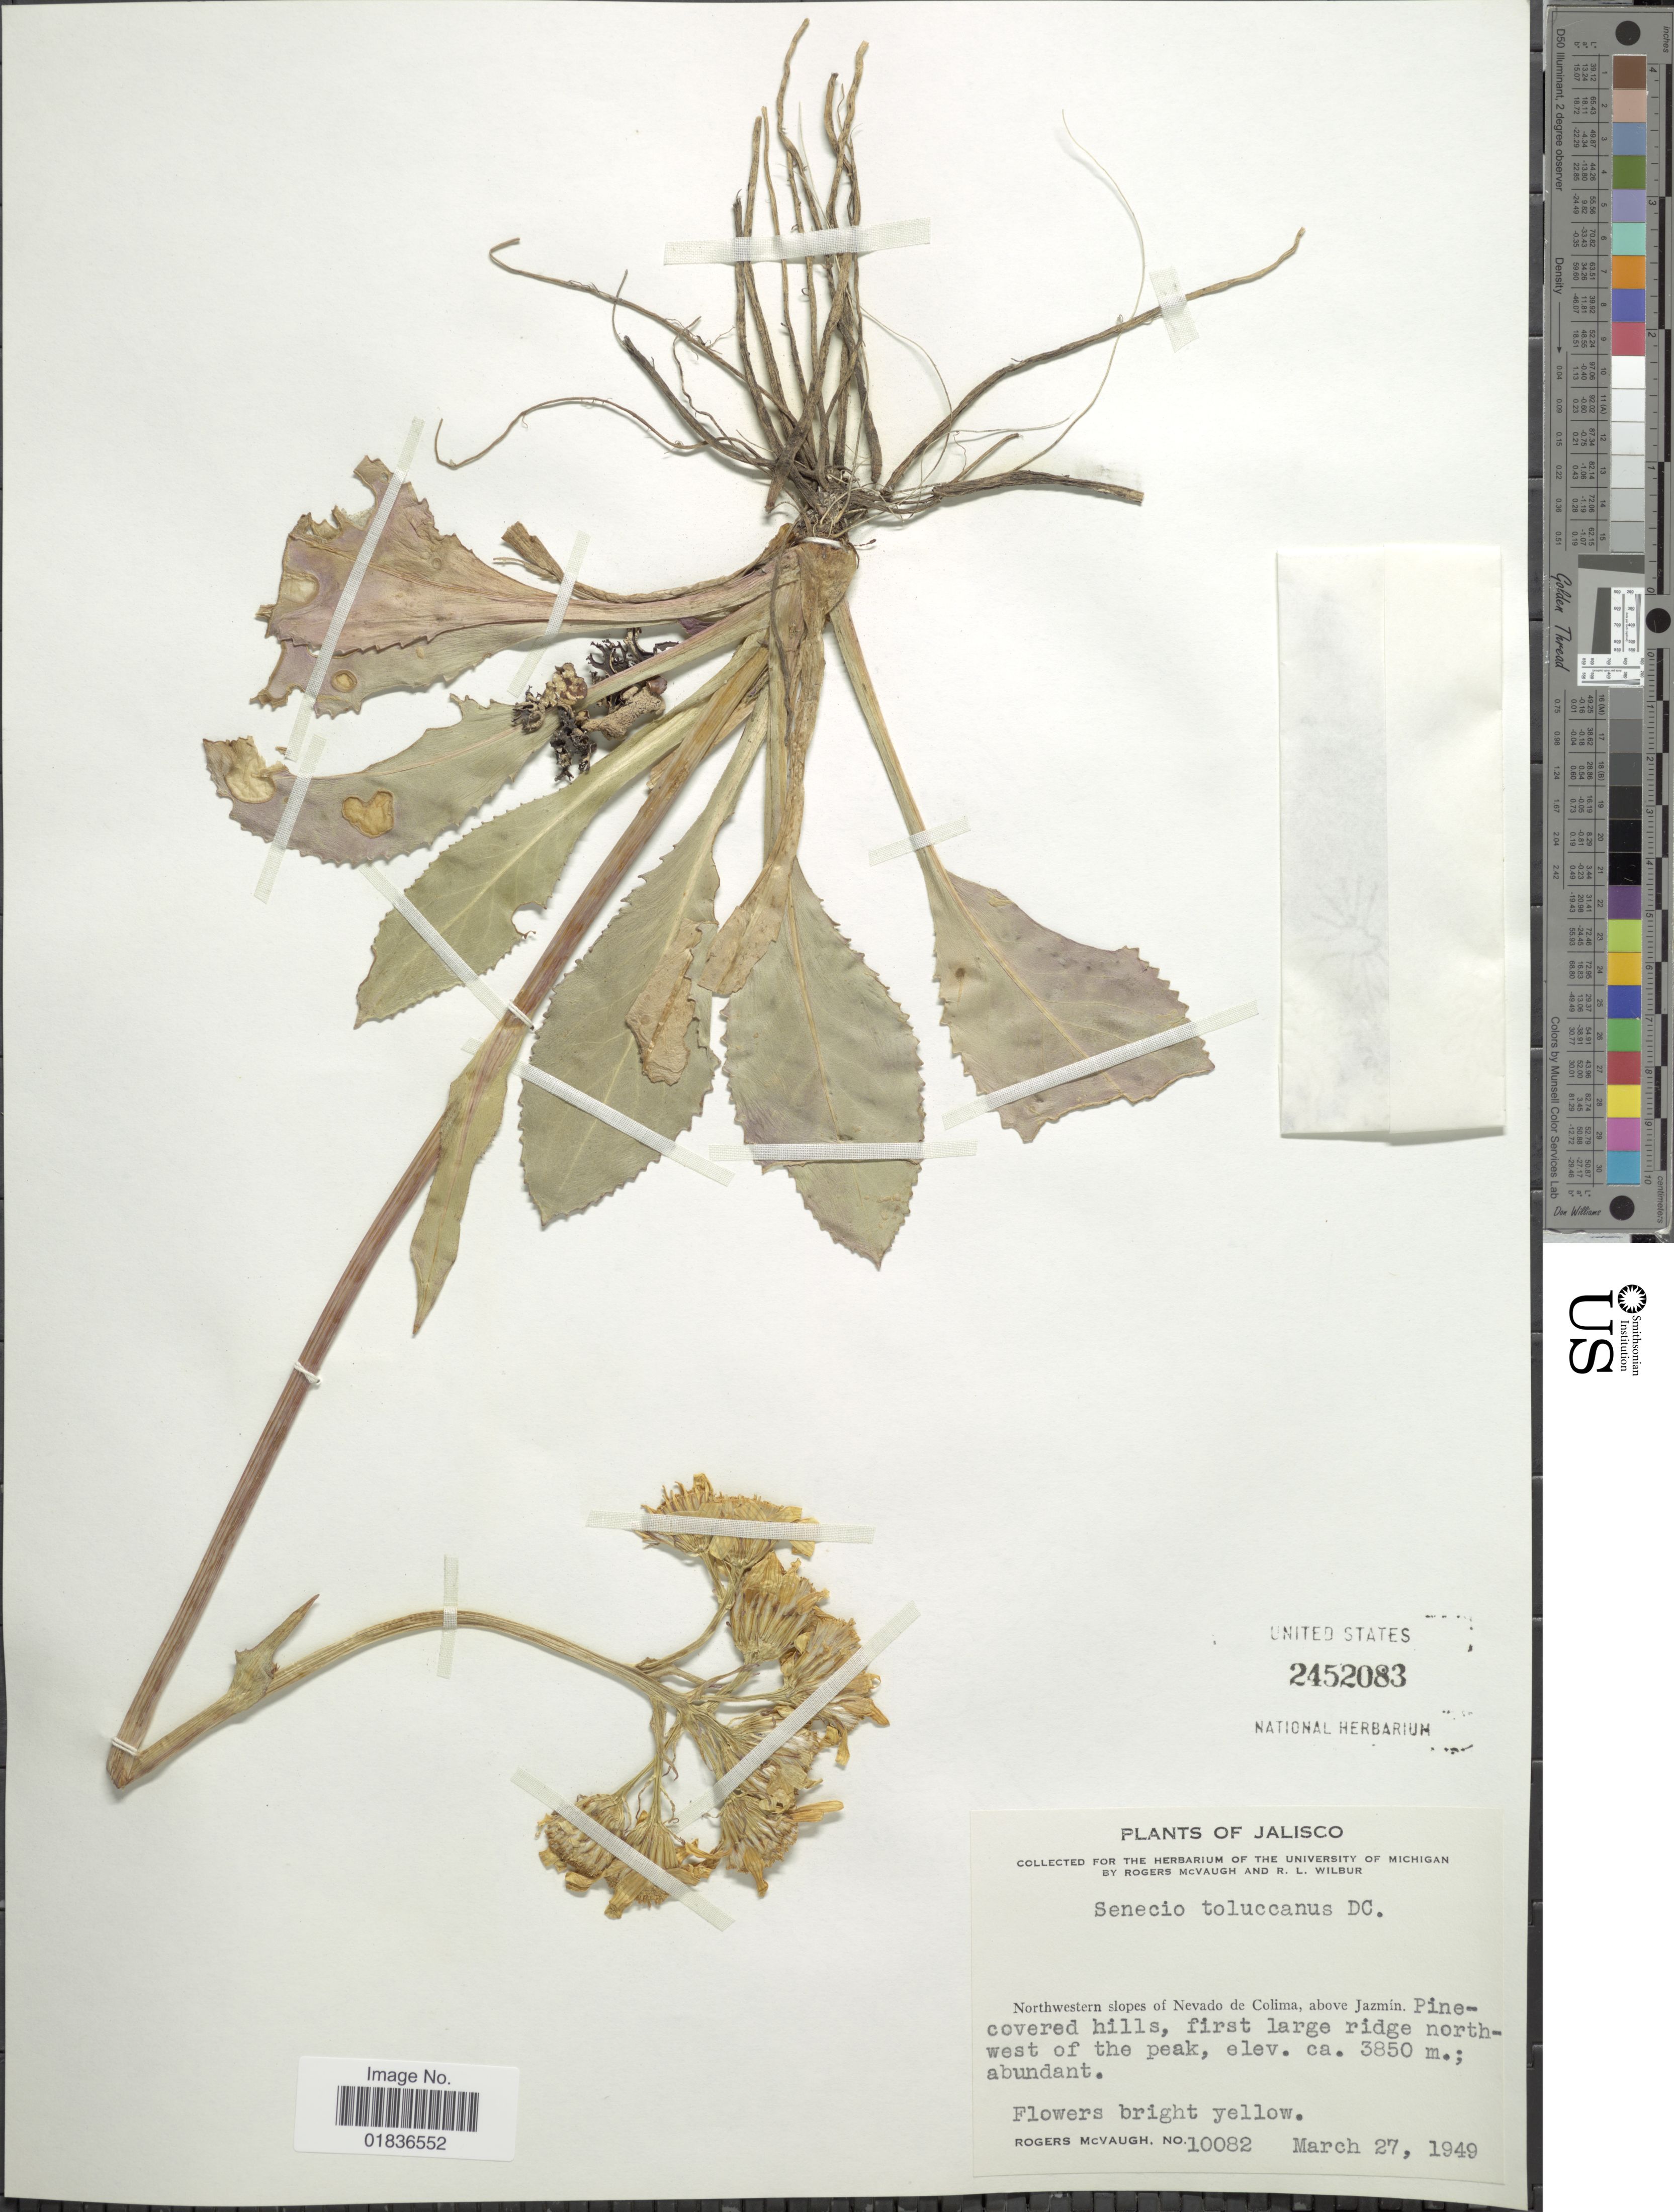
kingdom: Plantae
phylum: Tracheophyta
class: Magnoliopsida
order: Asterales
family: Asteraceae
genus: Senecio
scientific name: Senecio toluccanus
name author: DC.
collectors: R. McVaugh & R. L. Wilbur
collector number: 10082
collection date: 1949-03-27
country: Mexico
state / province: Jalisco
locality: Northwestern slopes of Nevado de Colima, above Jazmin, pine-covered hills, first large ridge northwest of the peak.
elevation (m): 3850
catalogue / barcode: US 2452083